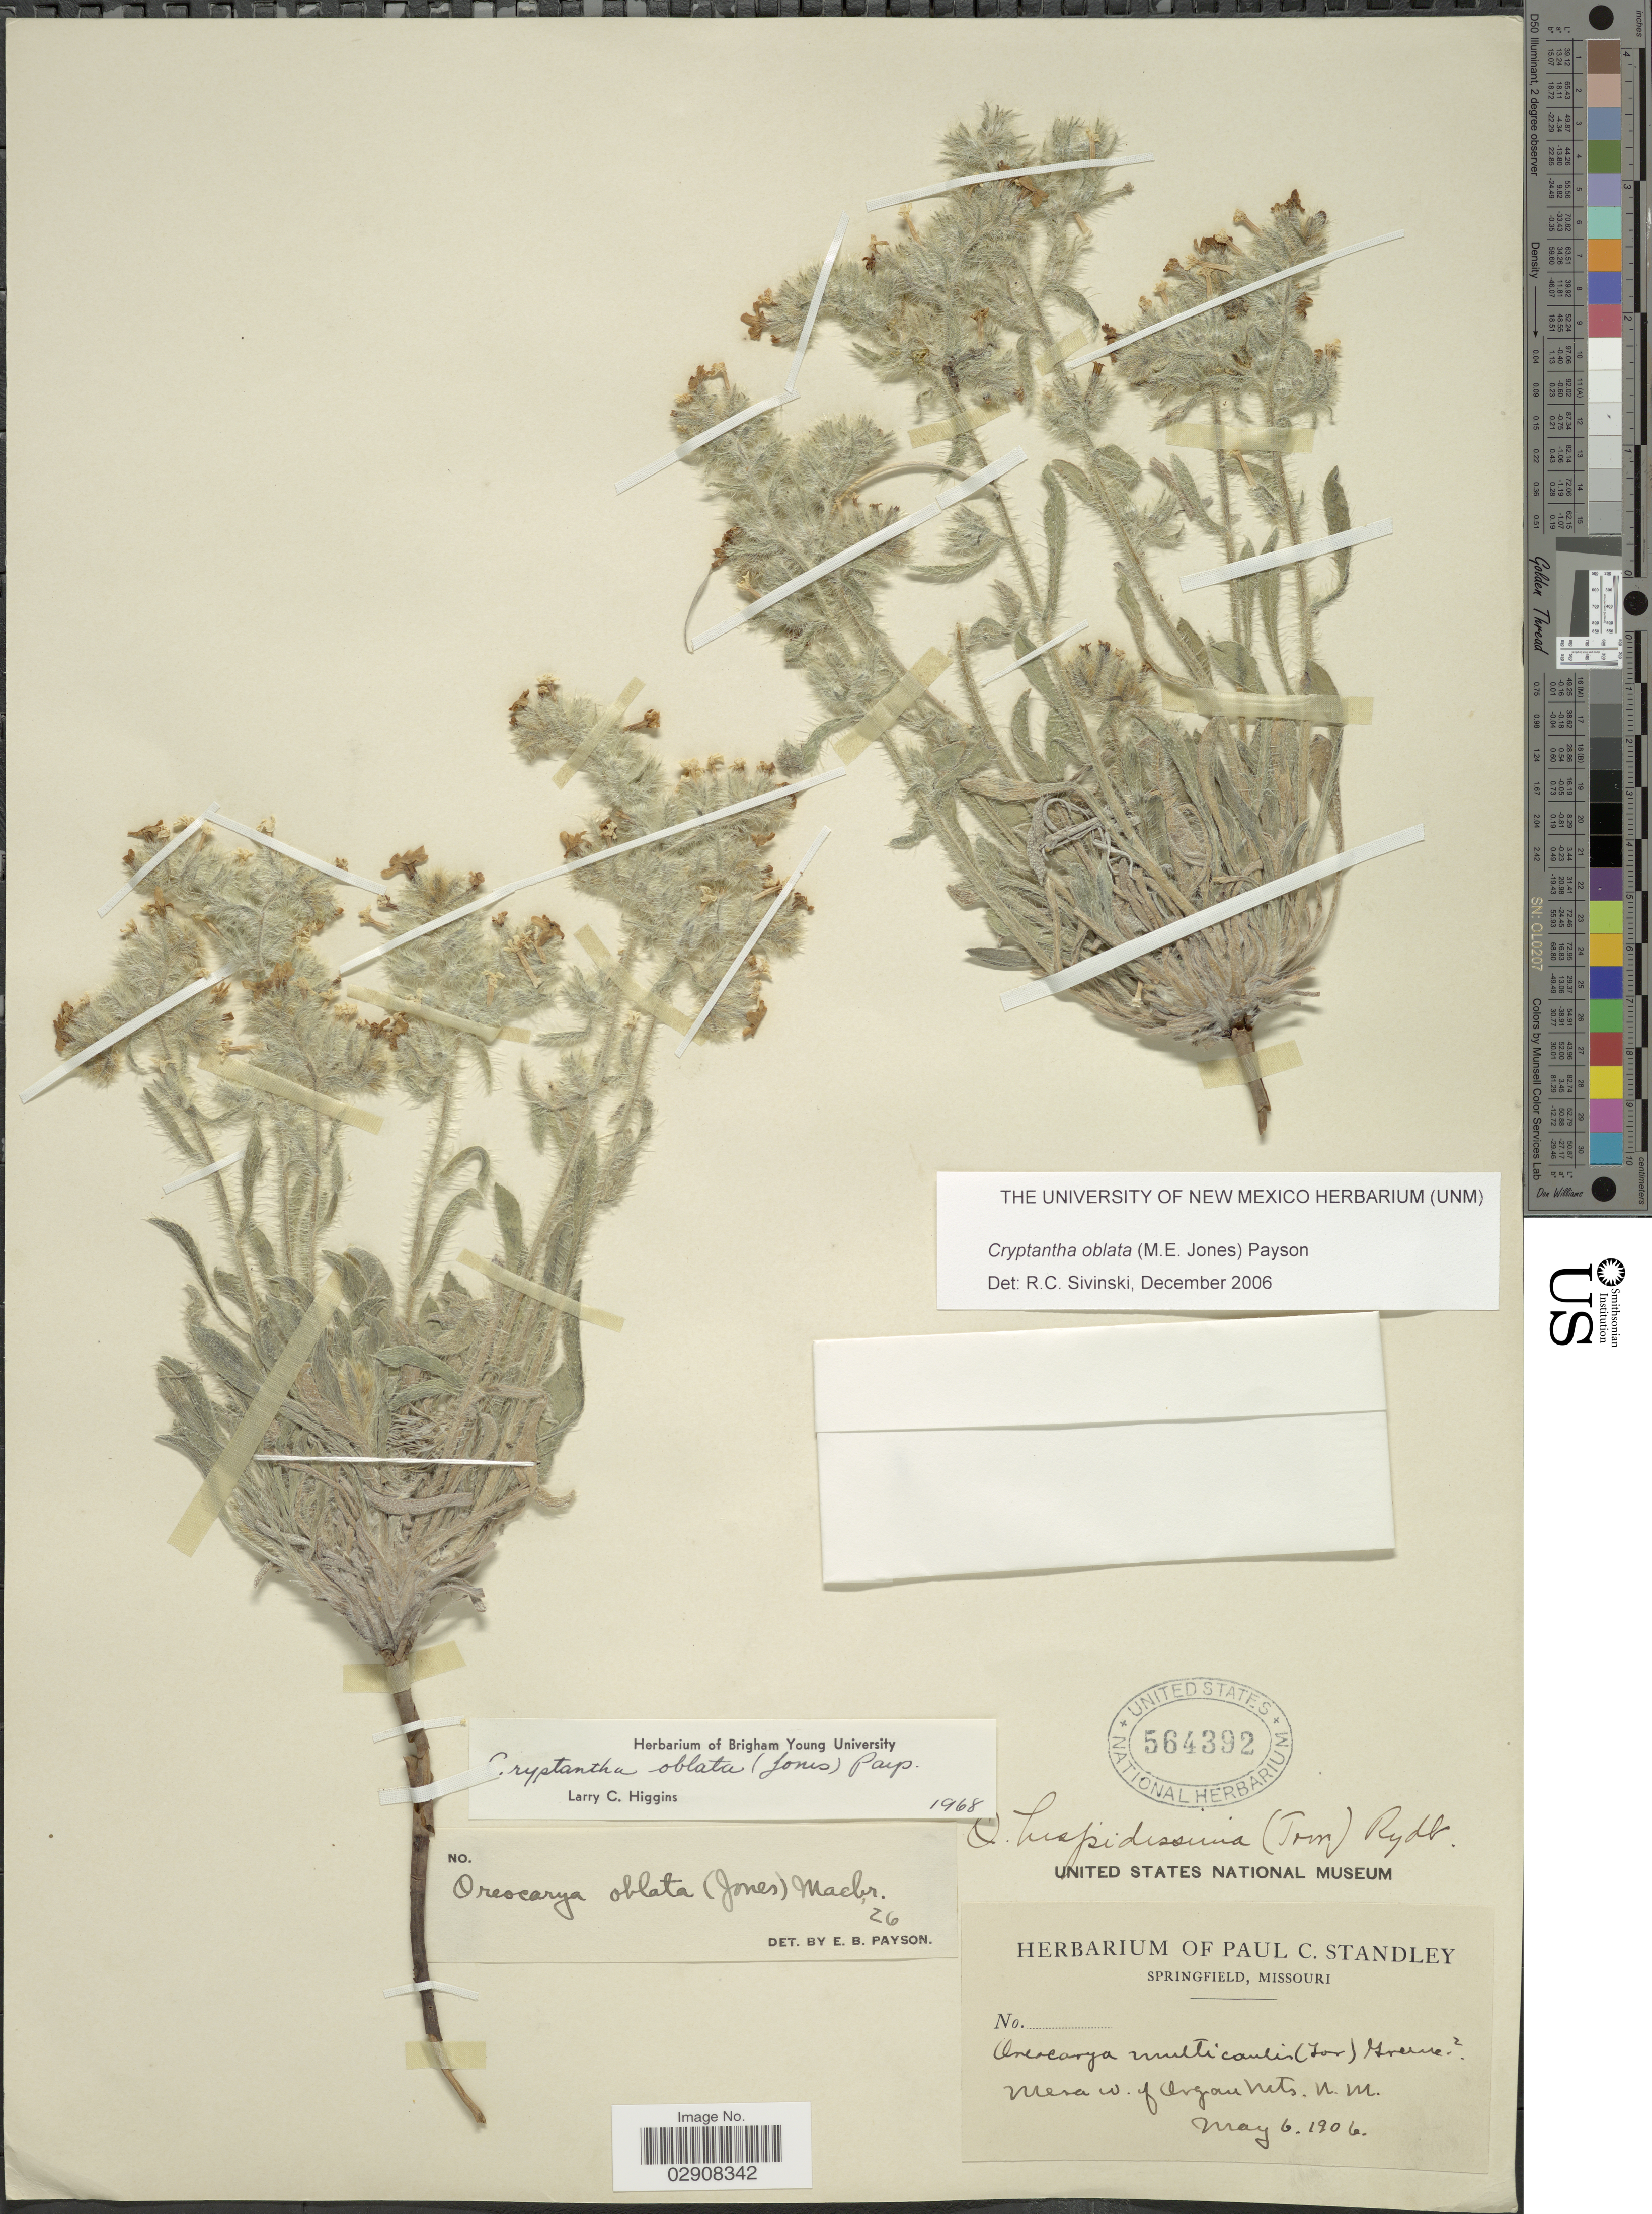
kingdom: Plantae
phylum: Tracheophyta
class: Magnoliopsida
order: Boraginales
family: Boraginaceae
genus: Cryptantha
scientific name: Cryptantha oblata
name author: (M.E. Jones) Payson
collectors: ex herb. Paul C. Standley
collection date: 1906-05-06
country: United States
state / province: New Mexico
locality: Mesa w. of Organ Mts, N.M.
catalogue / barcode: US 564392